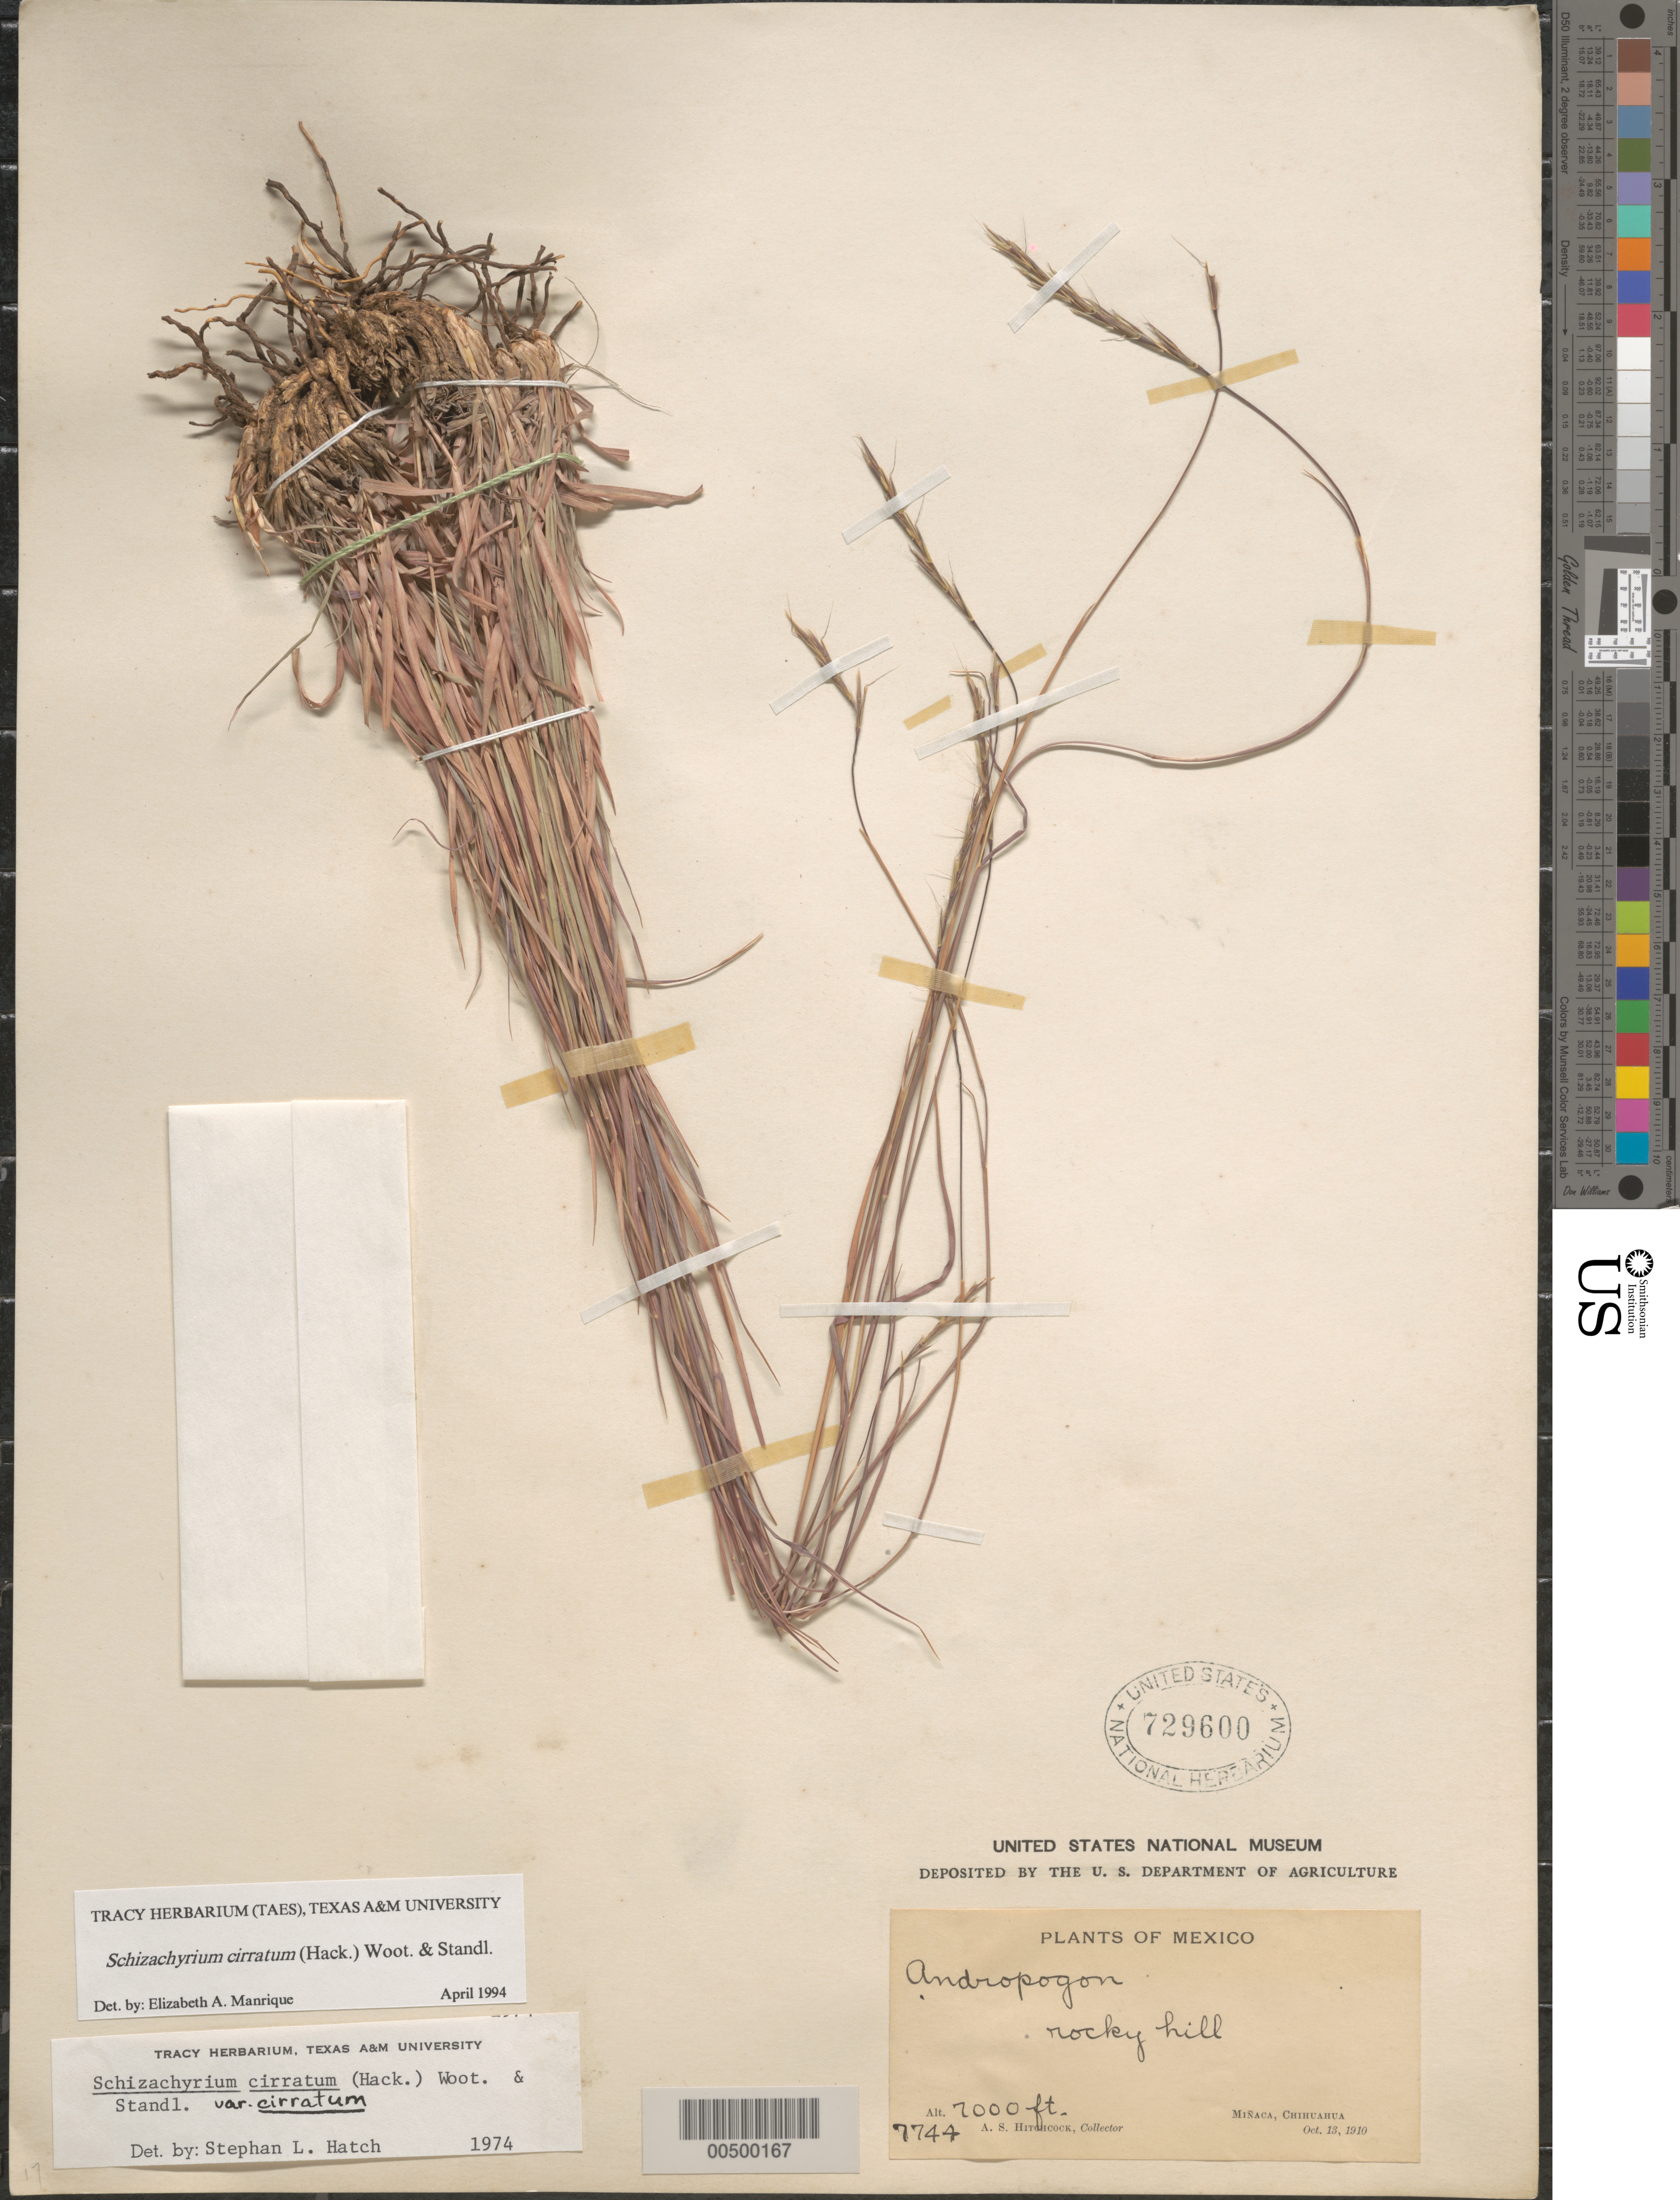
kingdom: Plantae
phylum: Tracheophyta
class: Liliopsida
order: Poales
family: Poaceae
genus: Schizachyrium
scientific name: Schizachyrium cirratum var. cirratum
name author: (Hack.) Wooton & Standl.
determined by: Manrique, E. A.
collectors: A. S. Hitchcock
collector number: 7744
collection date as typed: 13 Oct 1910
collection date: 1910-10-13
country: Mexico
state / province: Chihuahua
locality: Miñaca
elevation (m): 2134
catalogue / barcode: US 729600